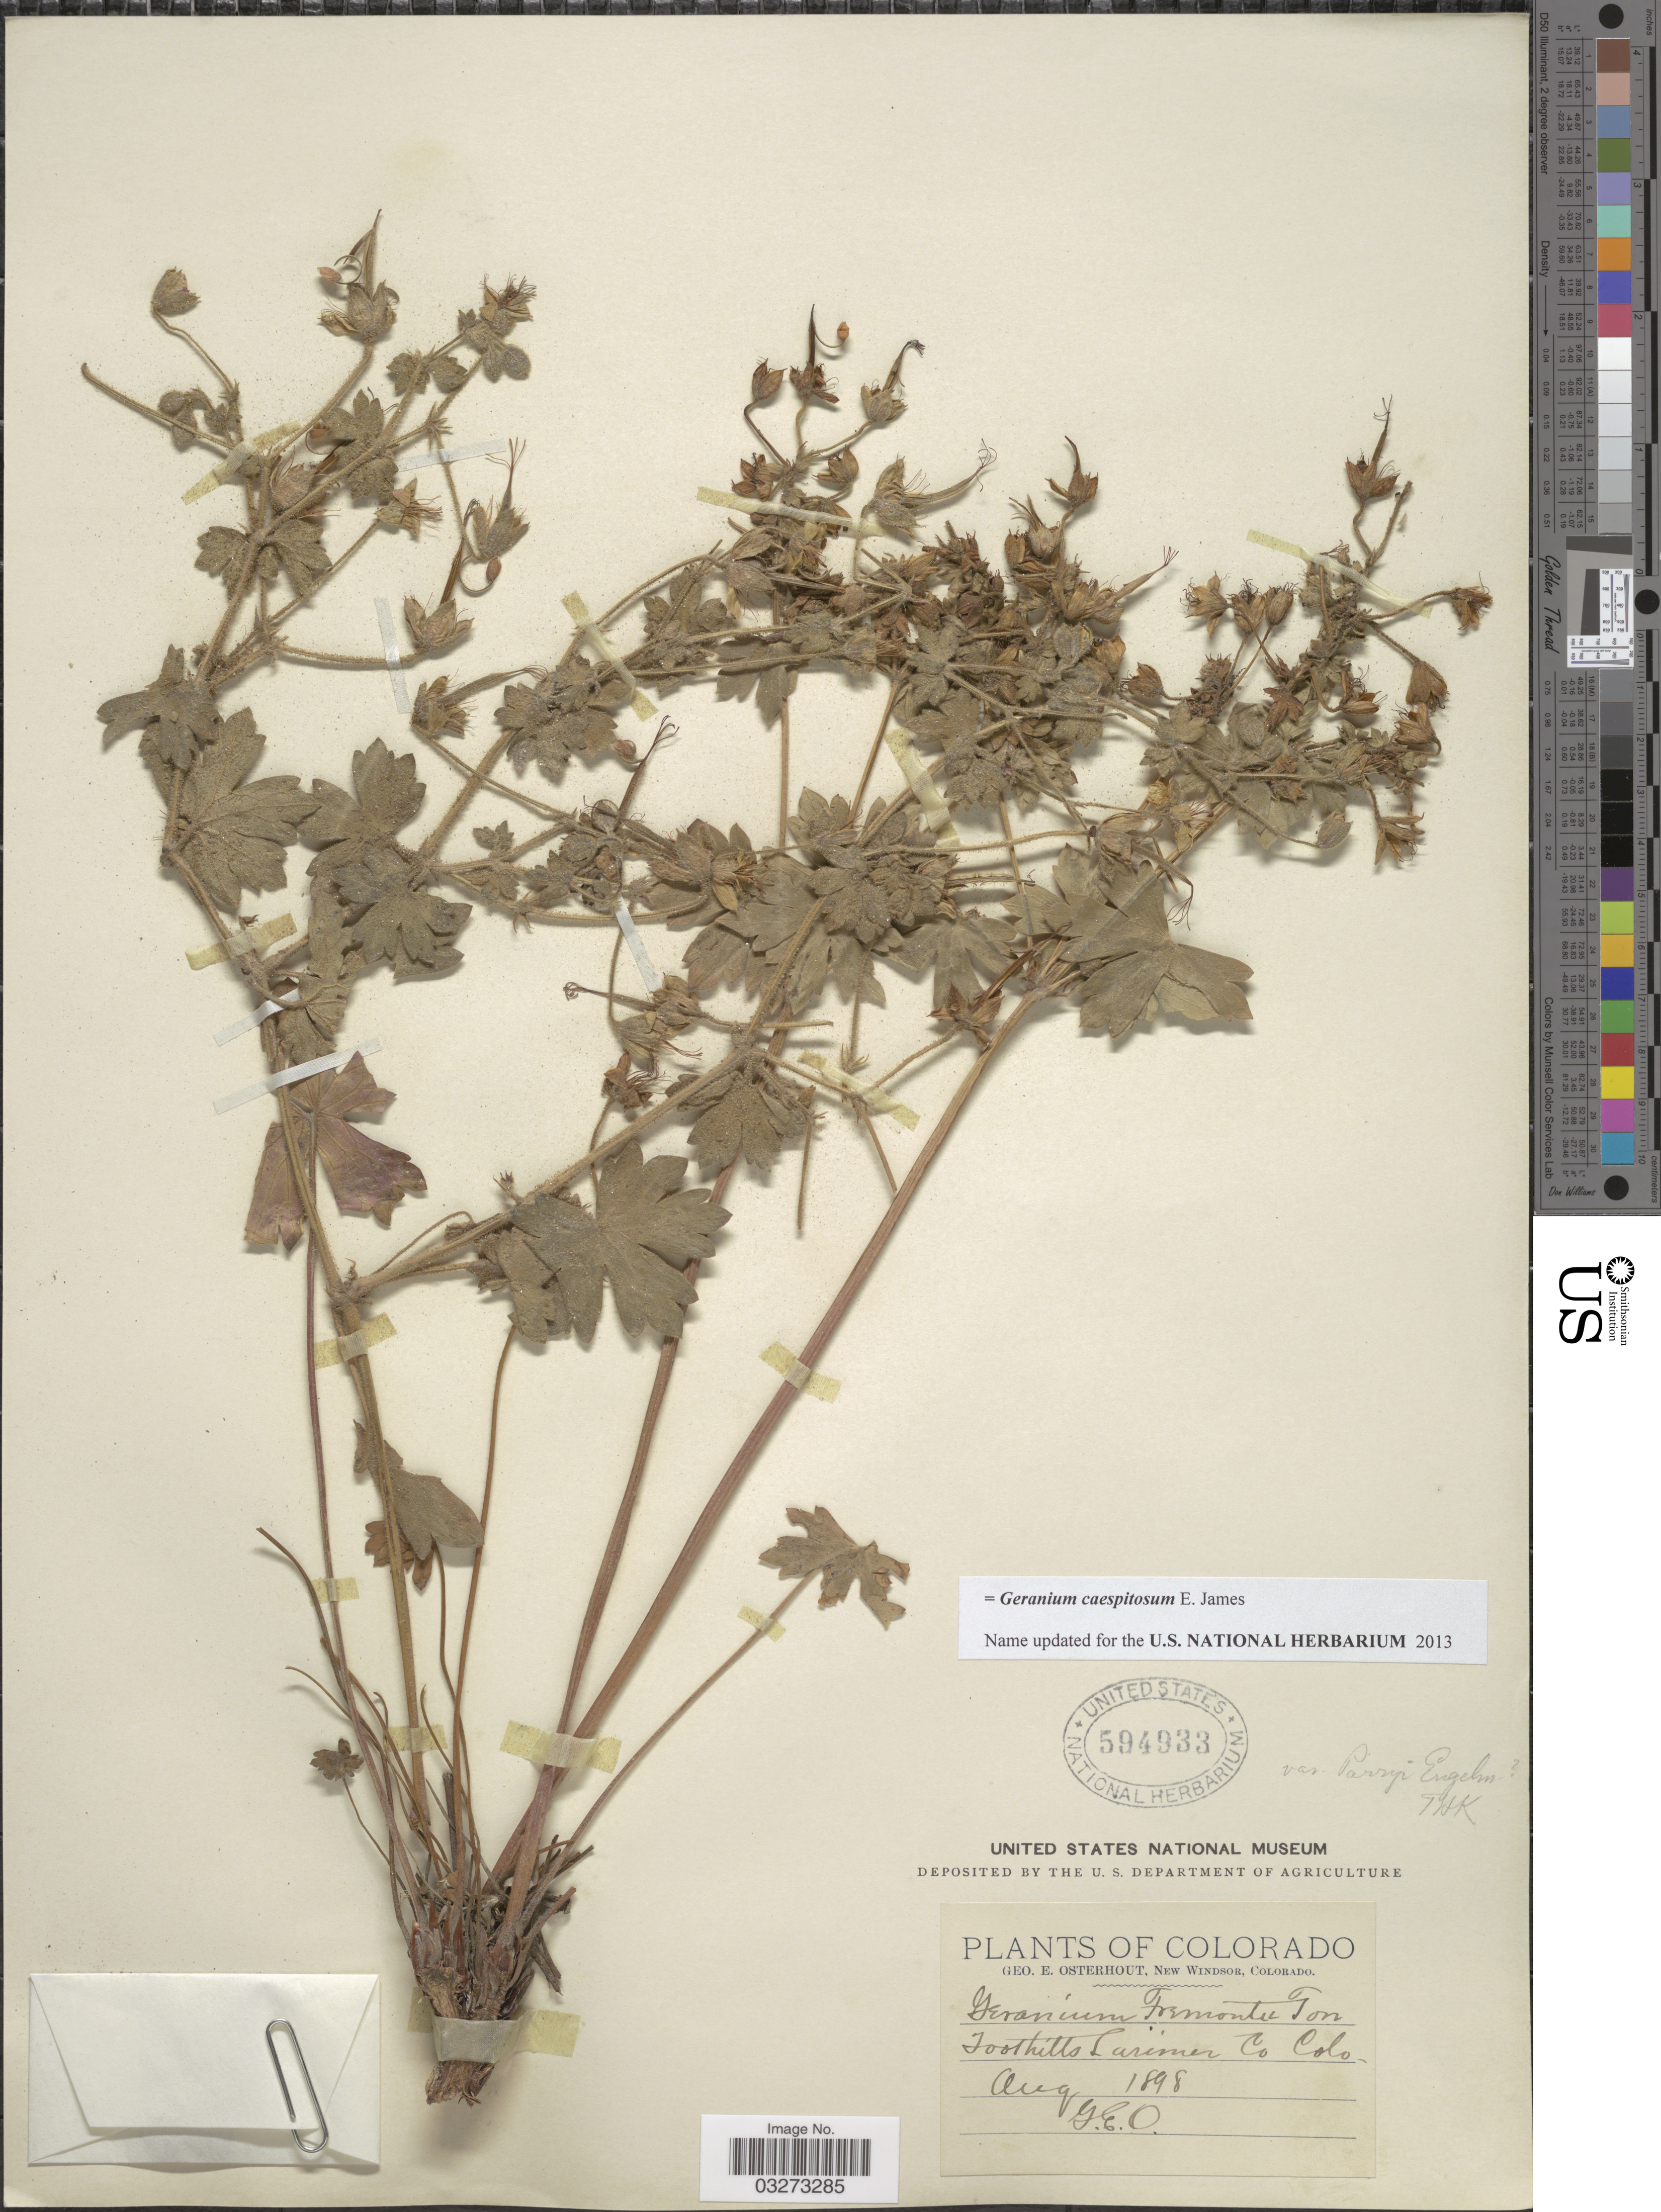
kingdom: Plantae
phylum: Tracheophyta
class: Magnoliopsida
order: Geraniales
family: Geraniaceae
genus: Geranium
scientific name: Geranium caespitosum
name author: E. James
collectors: G. Osterhout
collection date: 1898-08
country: United States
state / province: Colorado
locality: Foothills Larimer Co.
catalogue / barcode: US 594933